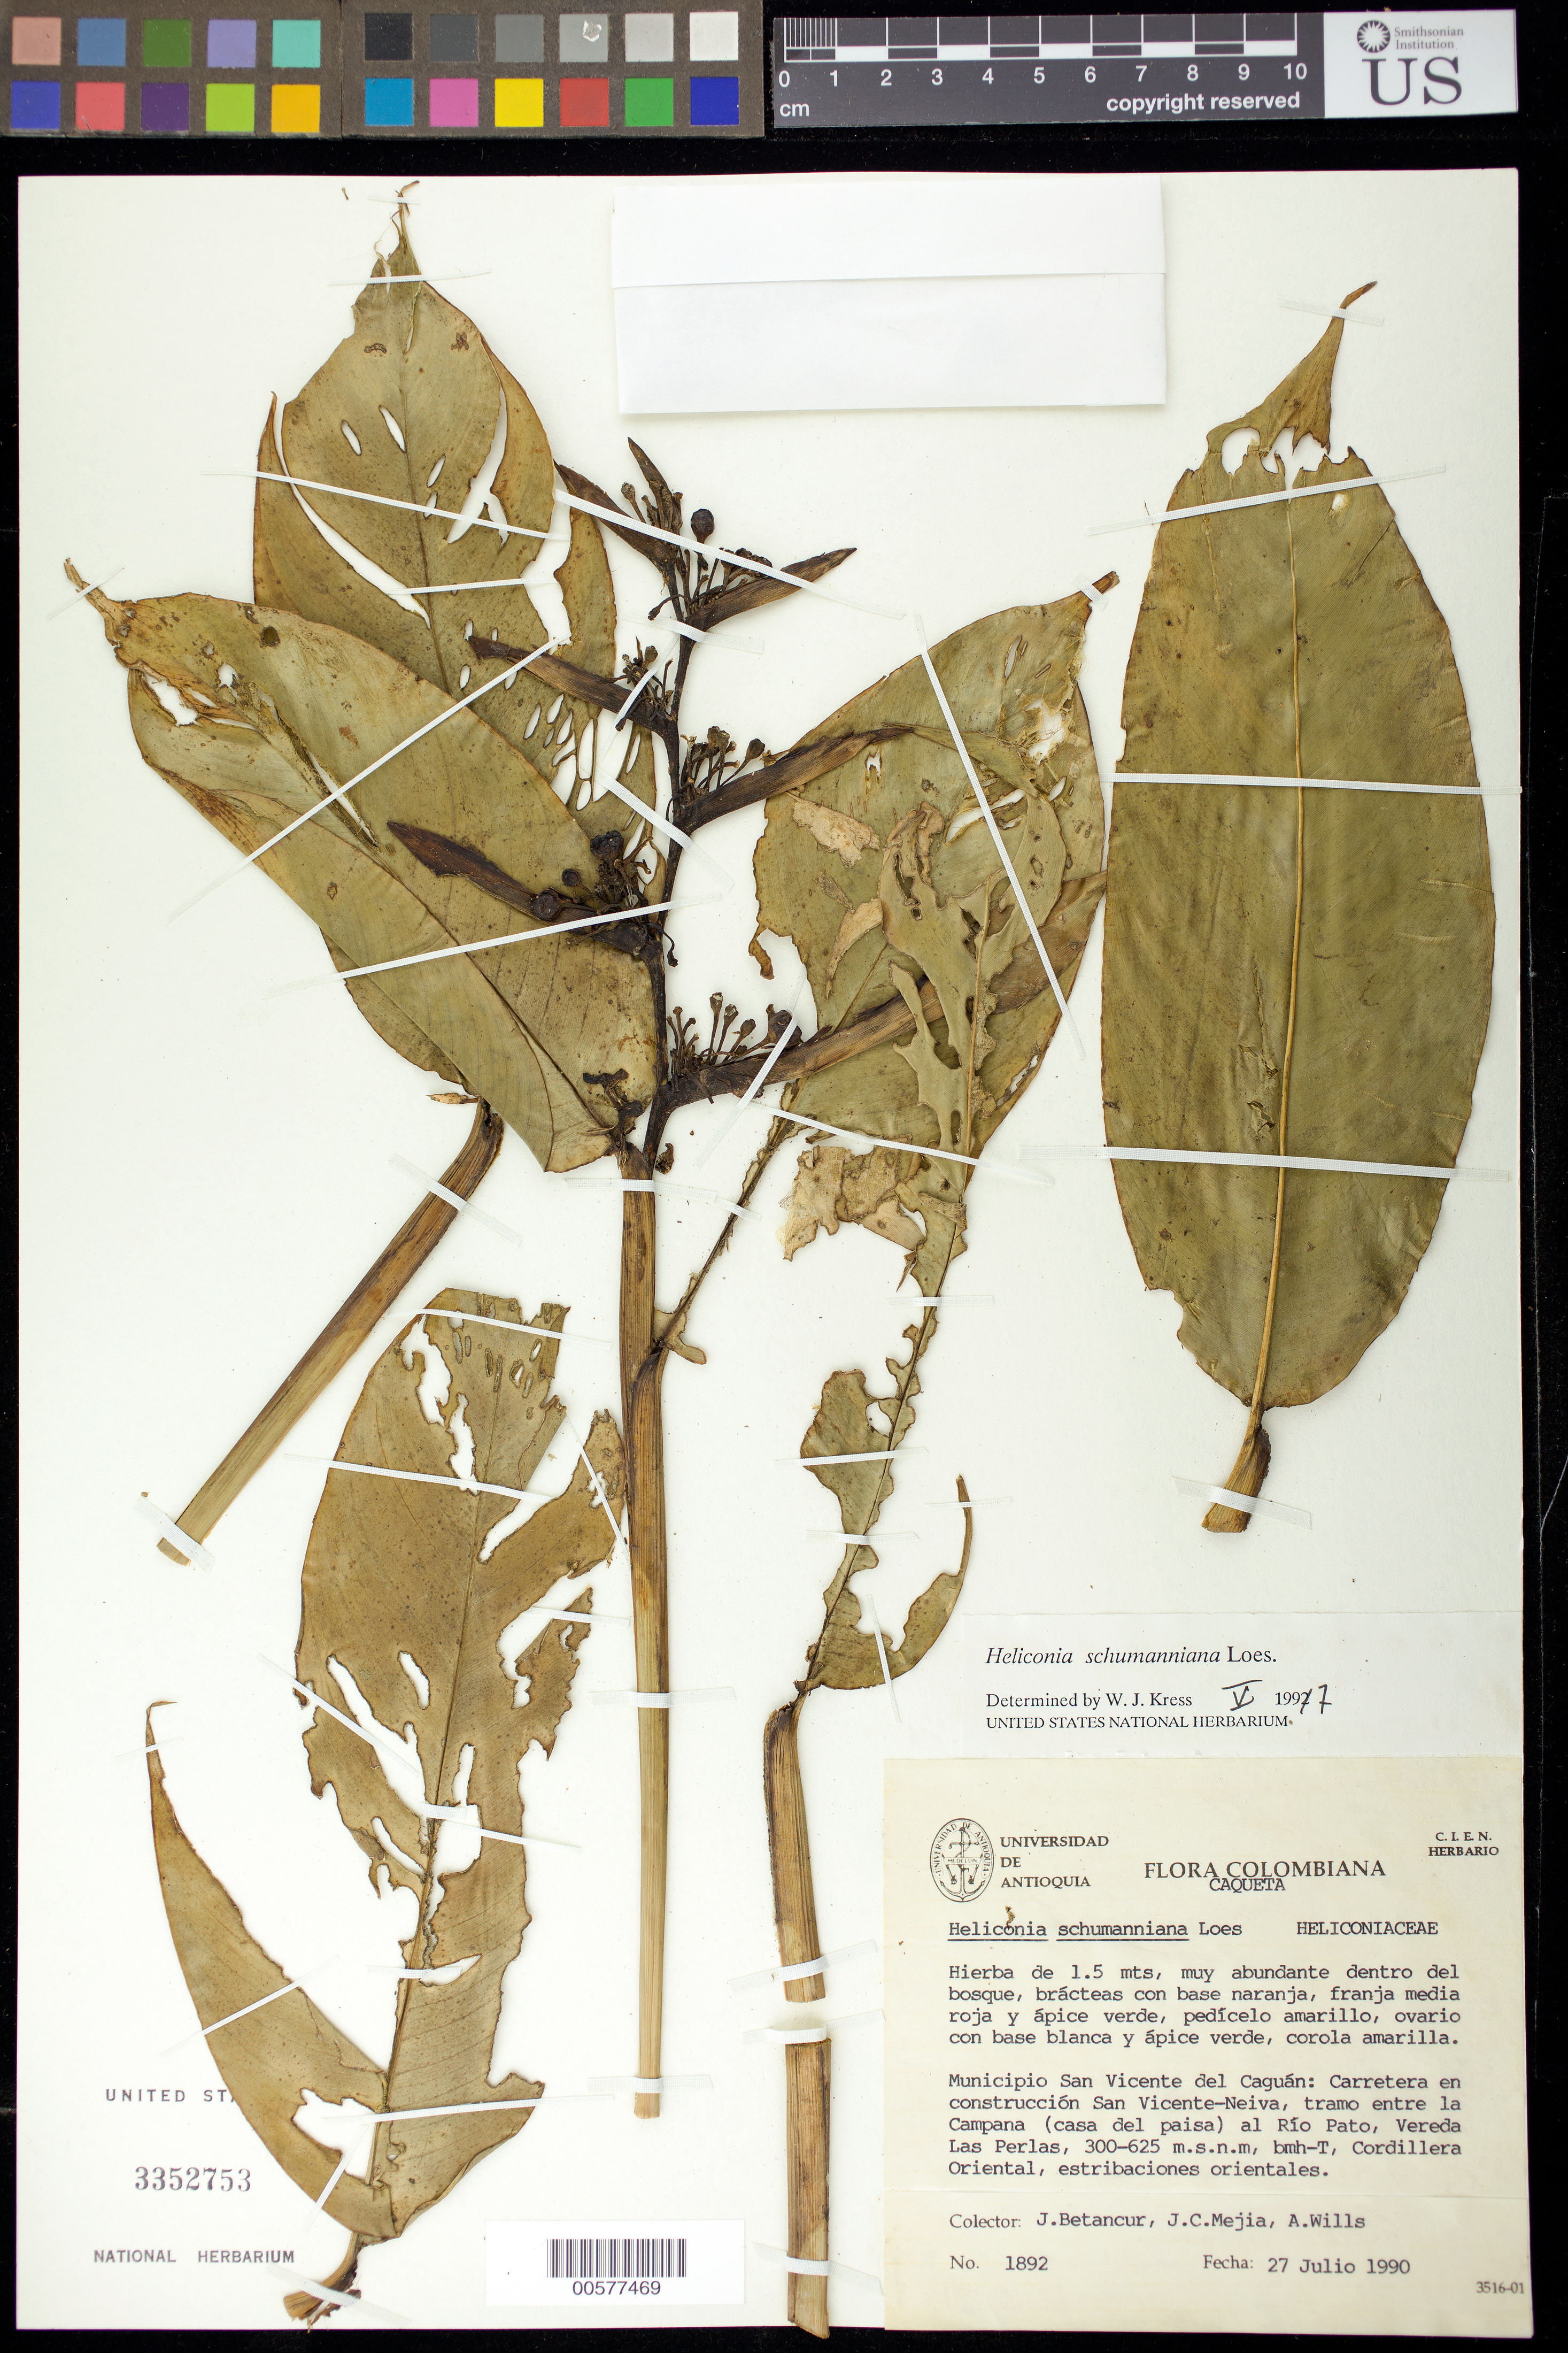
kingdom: Plantae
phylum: Tracheophyta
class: Liliopsida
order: Zingiberales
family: Heliconiaceae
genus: Heliconia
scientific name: Heliconia schumanniana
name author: Loes.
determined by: Betancur, J. C.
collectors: J. C. Betancur, J. C. Mejia & A. Wills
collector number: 1892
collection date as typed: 27 Jul 1990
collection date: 1990-07-27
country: Colombia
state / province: Caquetá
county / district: San Vicente del Caguan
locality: Road under contruction between San Vicente and Neiva, span between la Campana at Rio Pato, Las Perlas trail. Caordillera Oriental, eastern spurs.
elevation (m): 300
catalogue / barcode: US 3352753